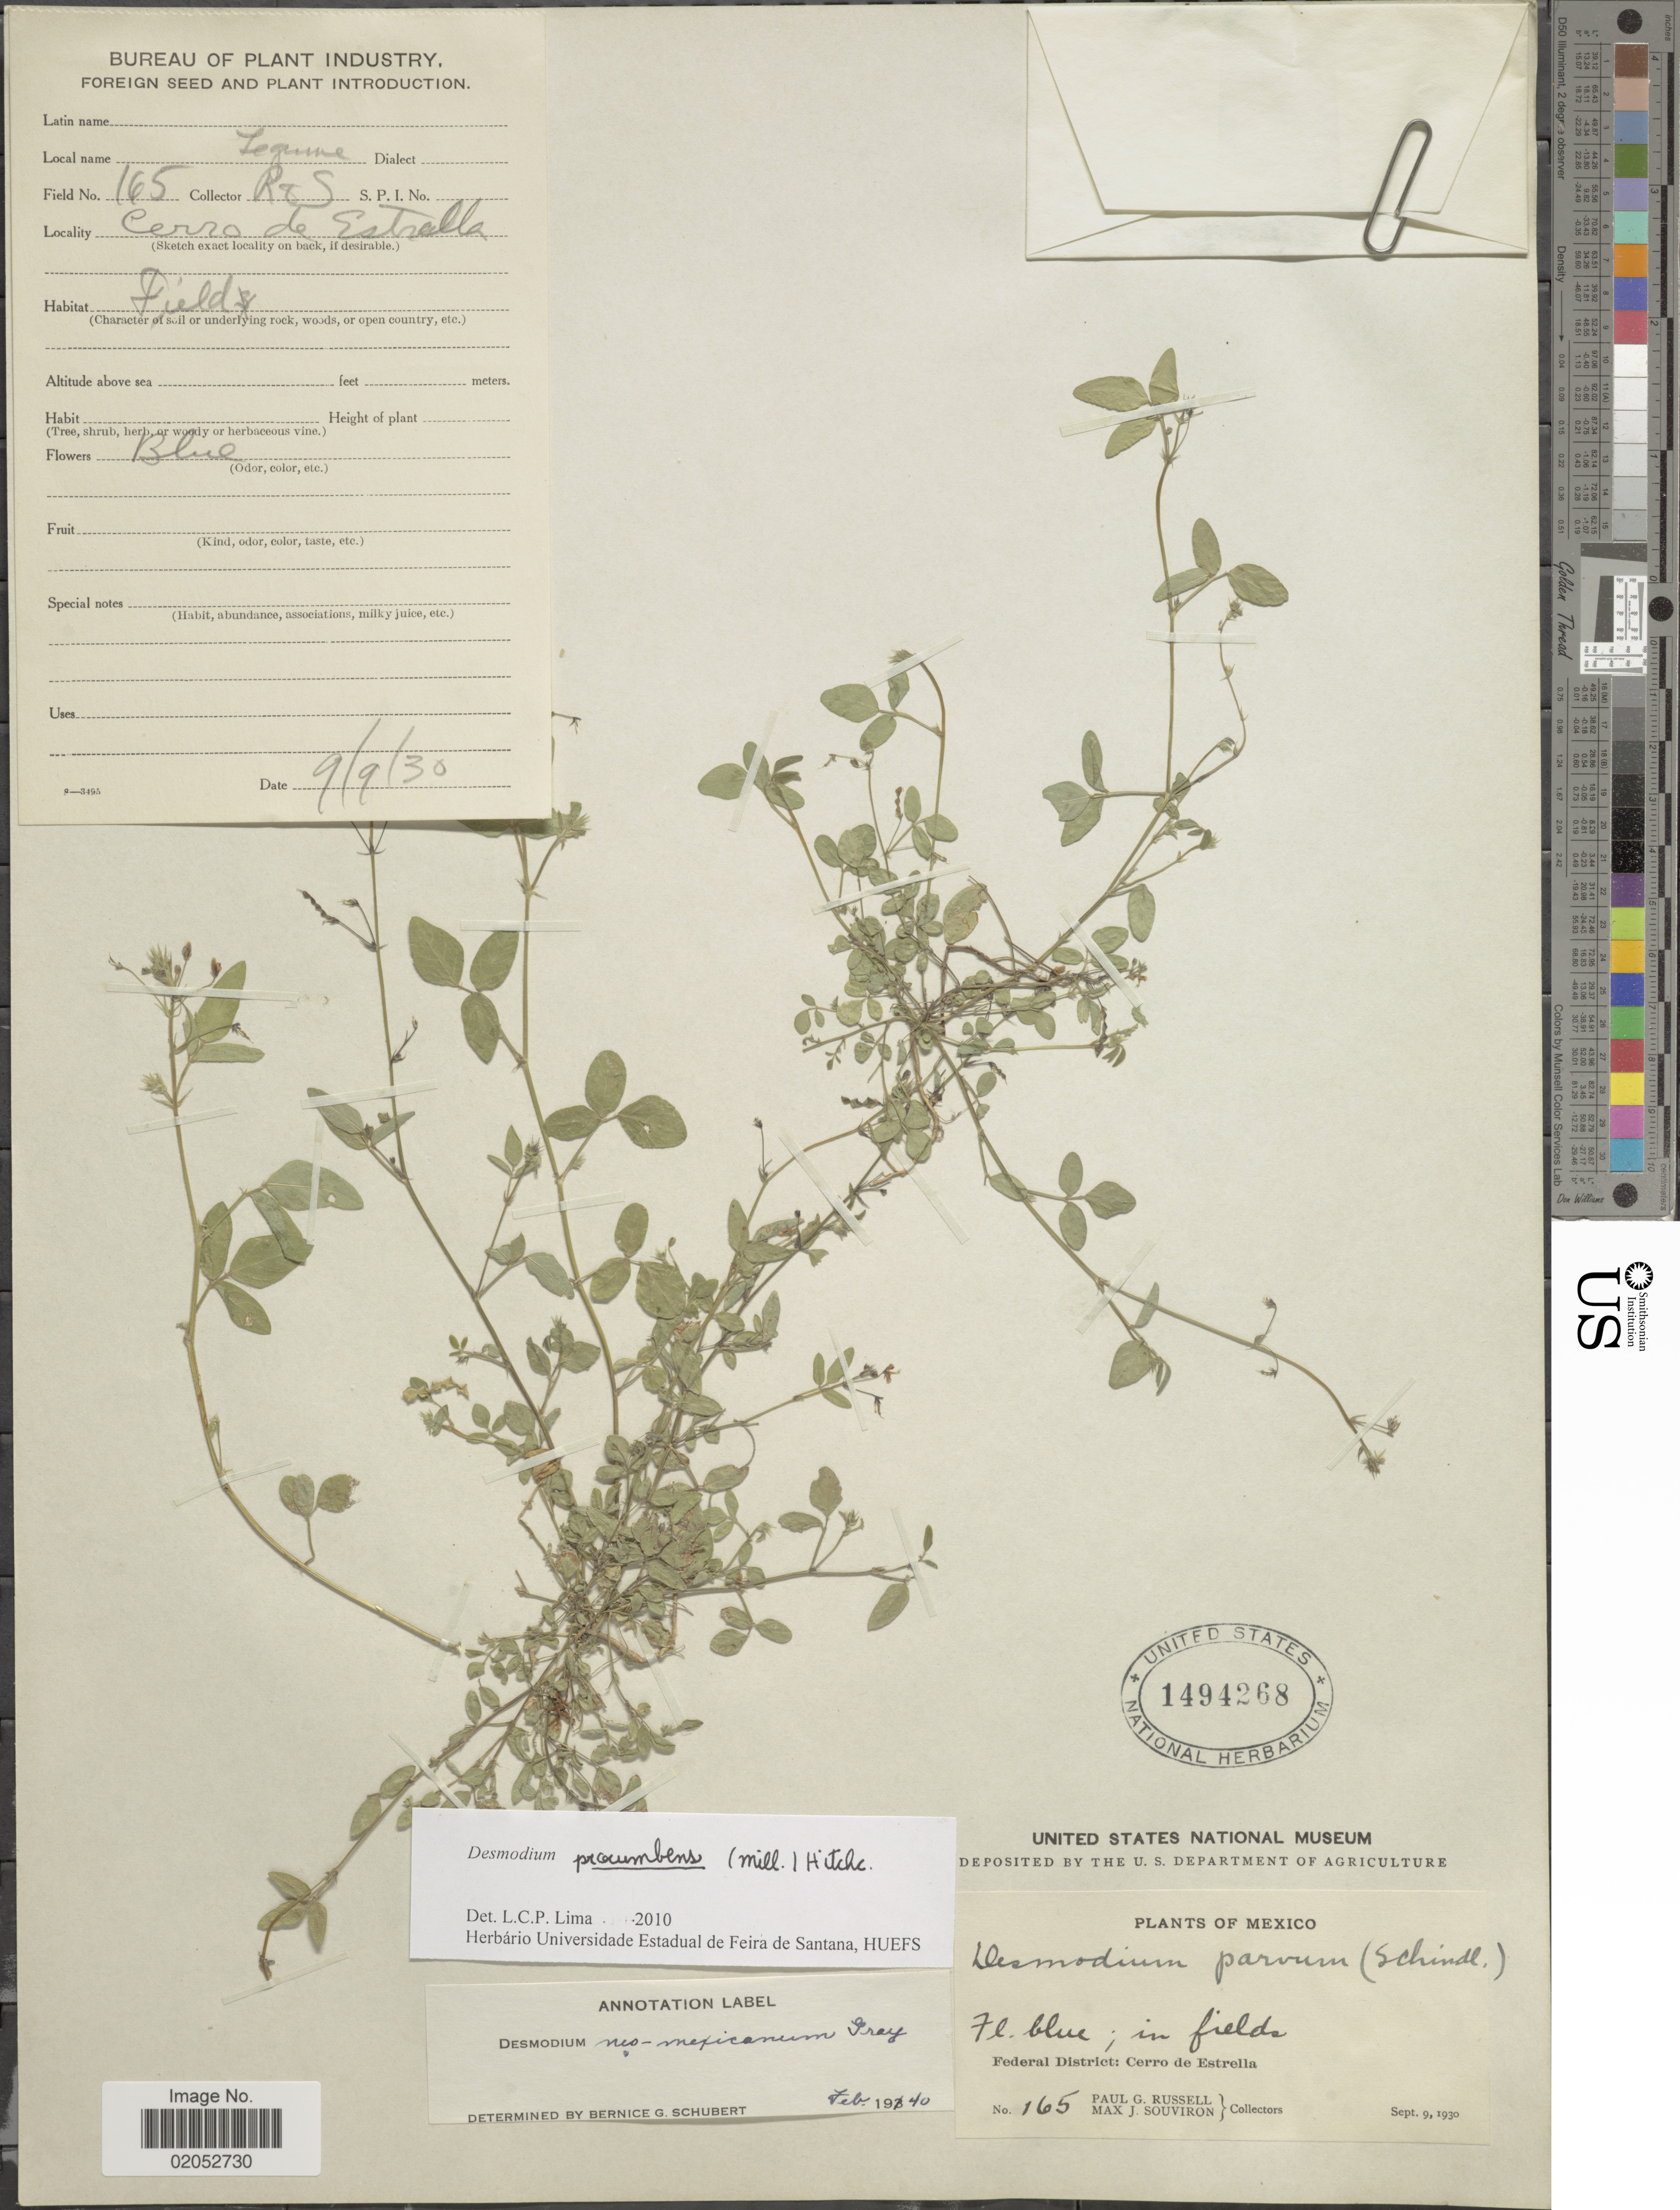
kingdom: Plantae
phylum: Tracheophyta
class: Magnoliopsida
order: Fabales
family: Fabaceae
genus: Desmodium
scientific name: Desmodium procumbens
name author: (Mill.) Hitchc.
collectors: P. G. Russell & M. J. Souviron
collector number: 165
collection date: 1930-09-09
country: Mexico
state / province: Distrito Federal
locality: Federal District: Cerro de Estrella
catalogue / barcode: US 1494268